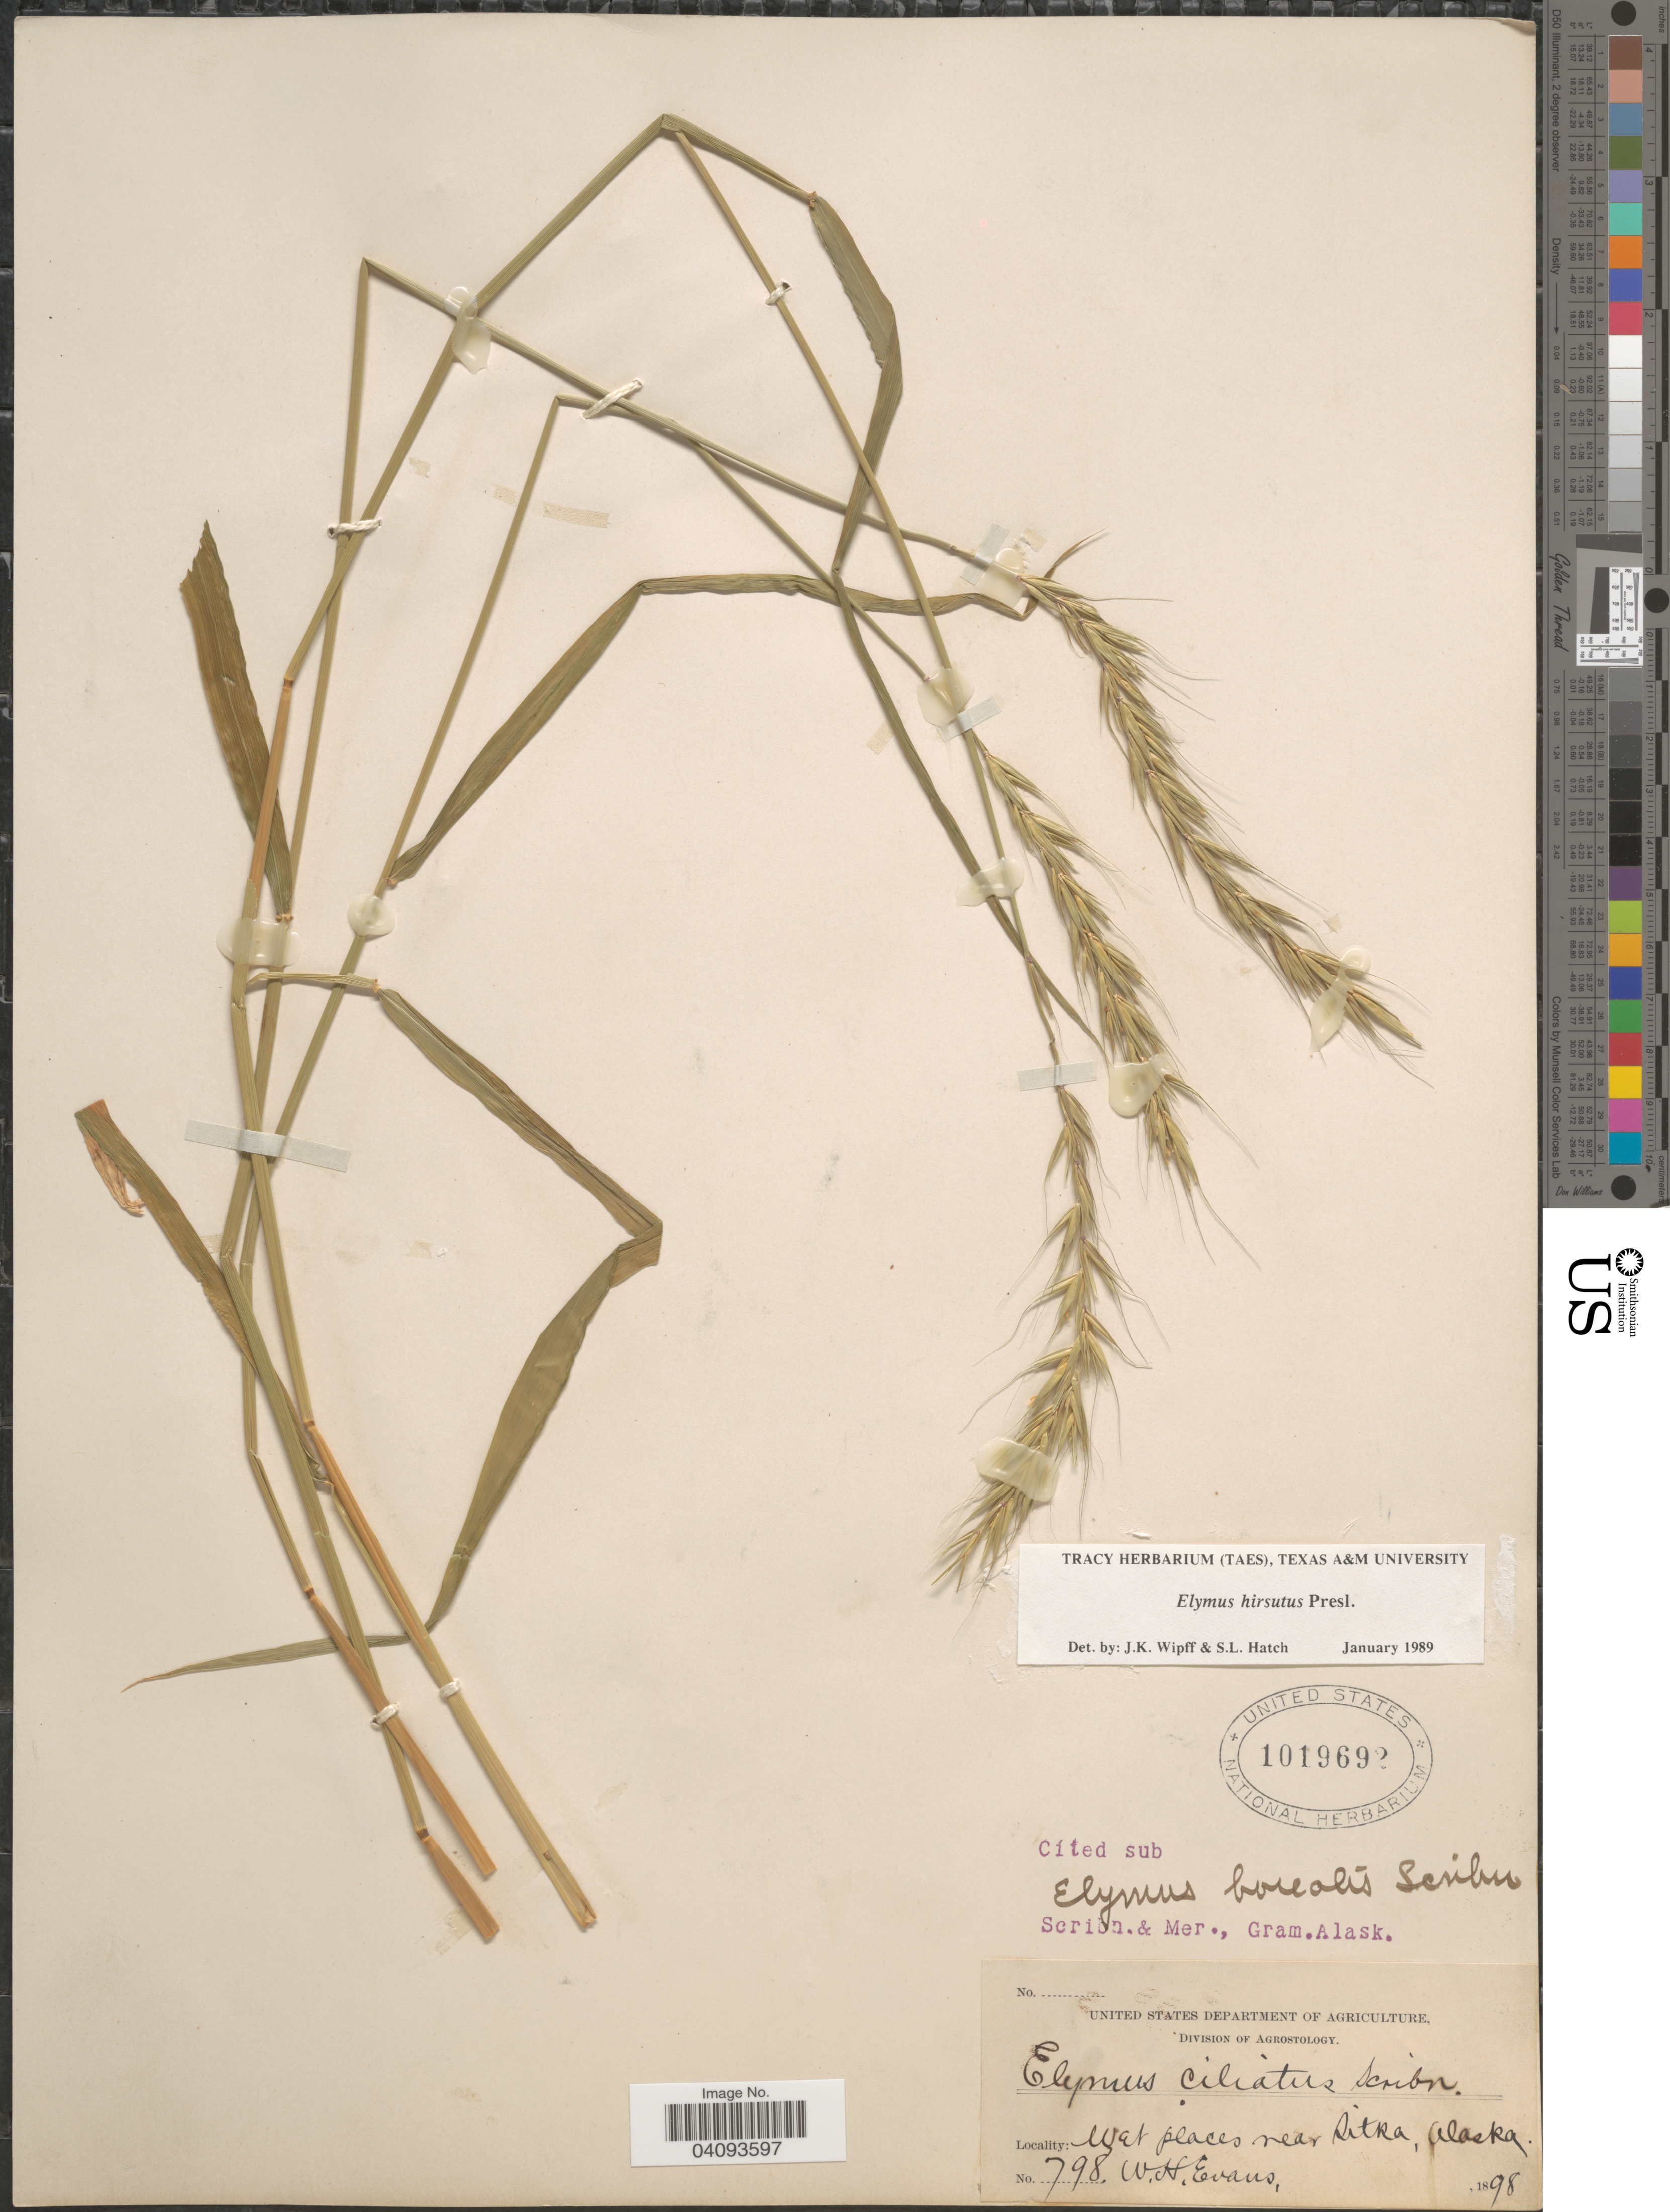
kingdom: Plantae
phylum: Tracheophyta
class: Liliopsida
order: Poales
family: Poaceae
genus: Elymus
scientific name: Elymus hirsutus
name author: J. Presl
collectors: W. H. Evans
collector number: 798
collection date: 1898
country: United States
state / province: Alaska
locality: Wet places near Sitka.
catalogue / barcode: US 1019692